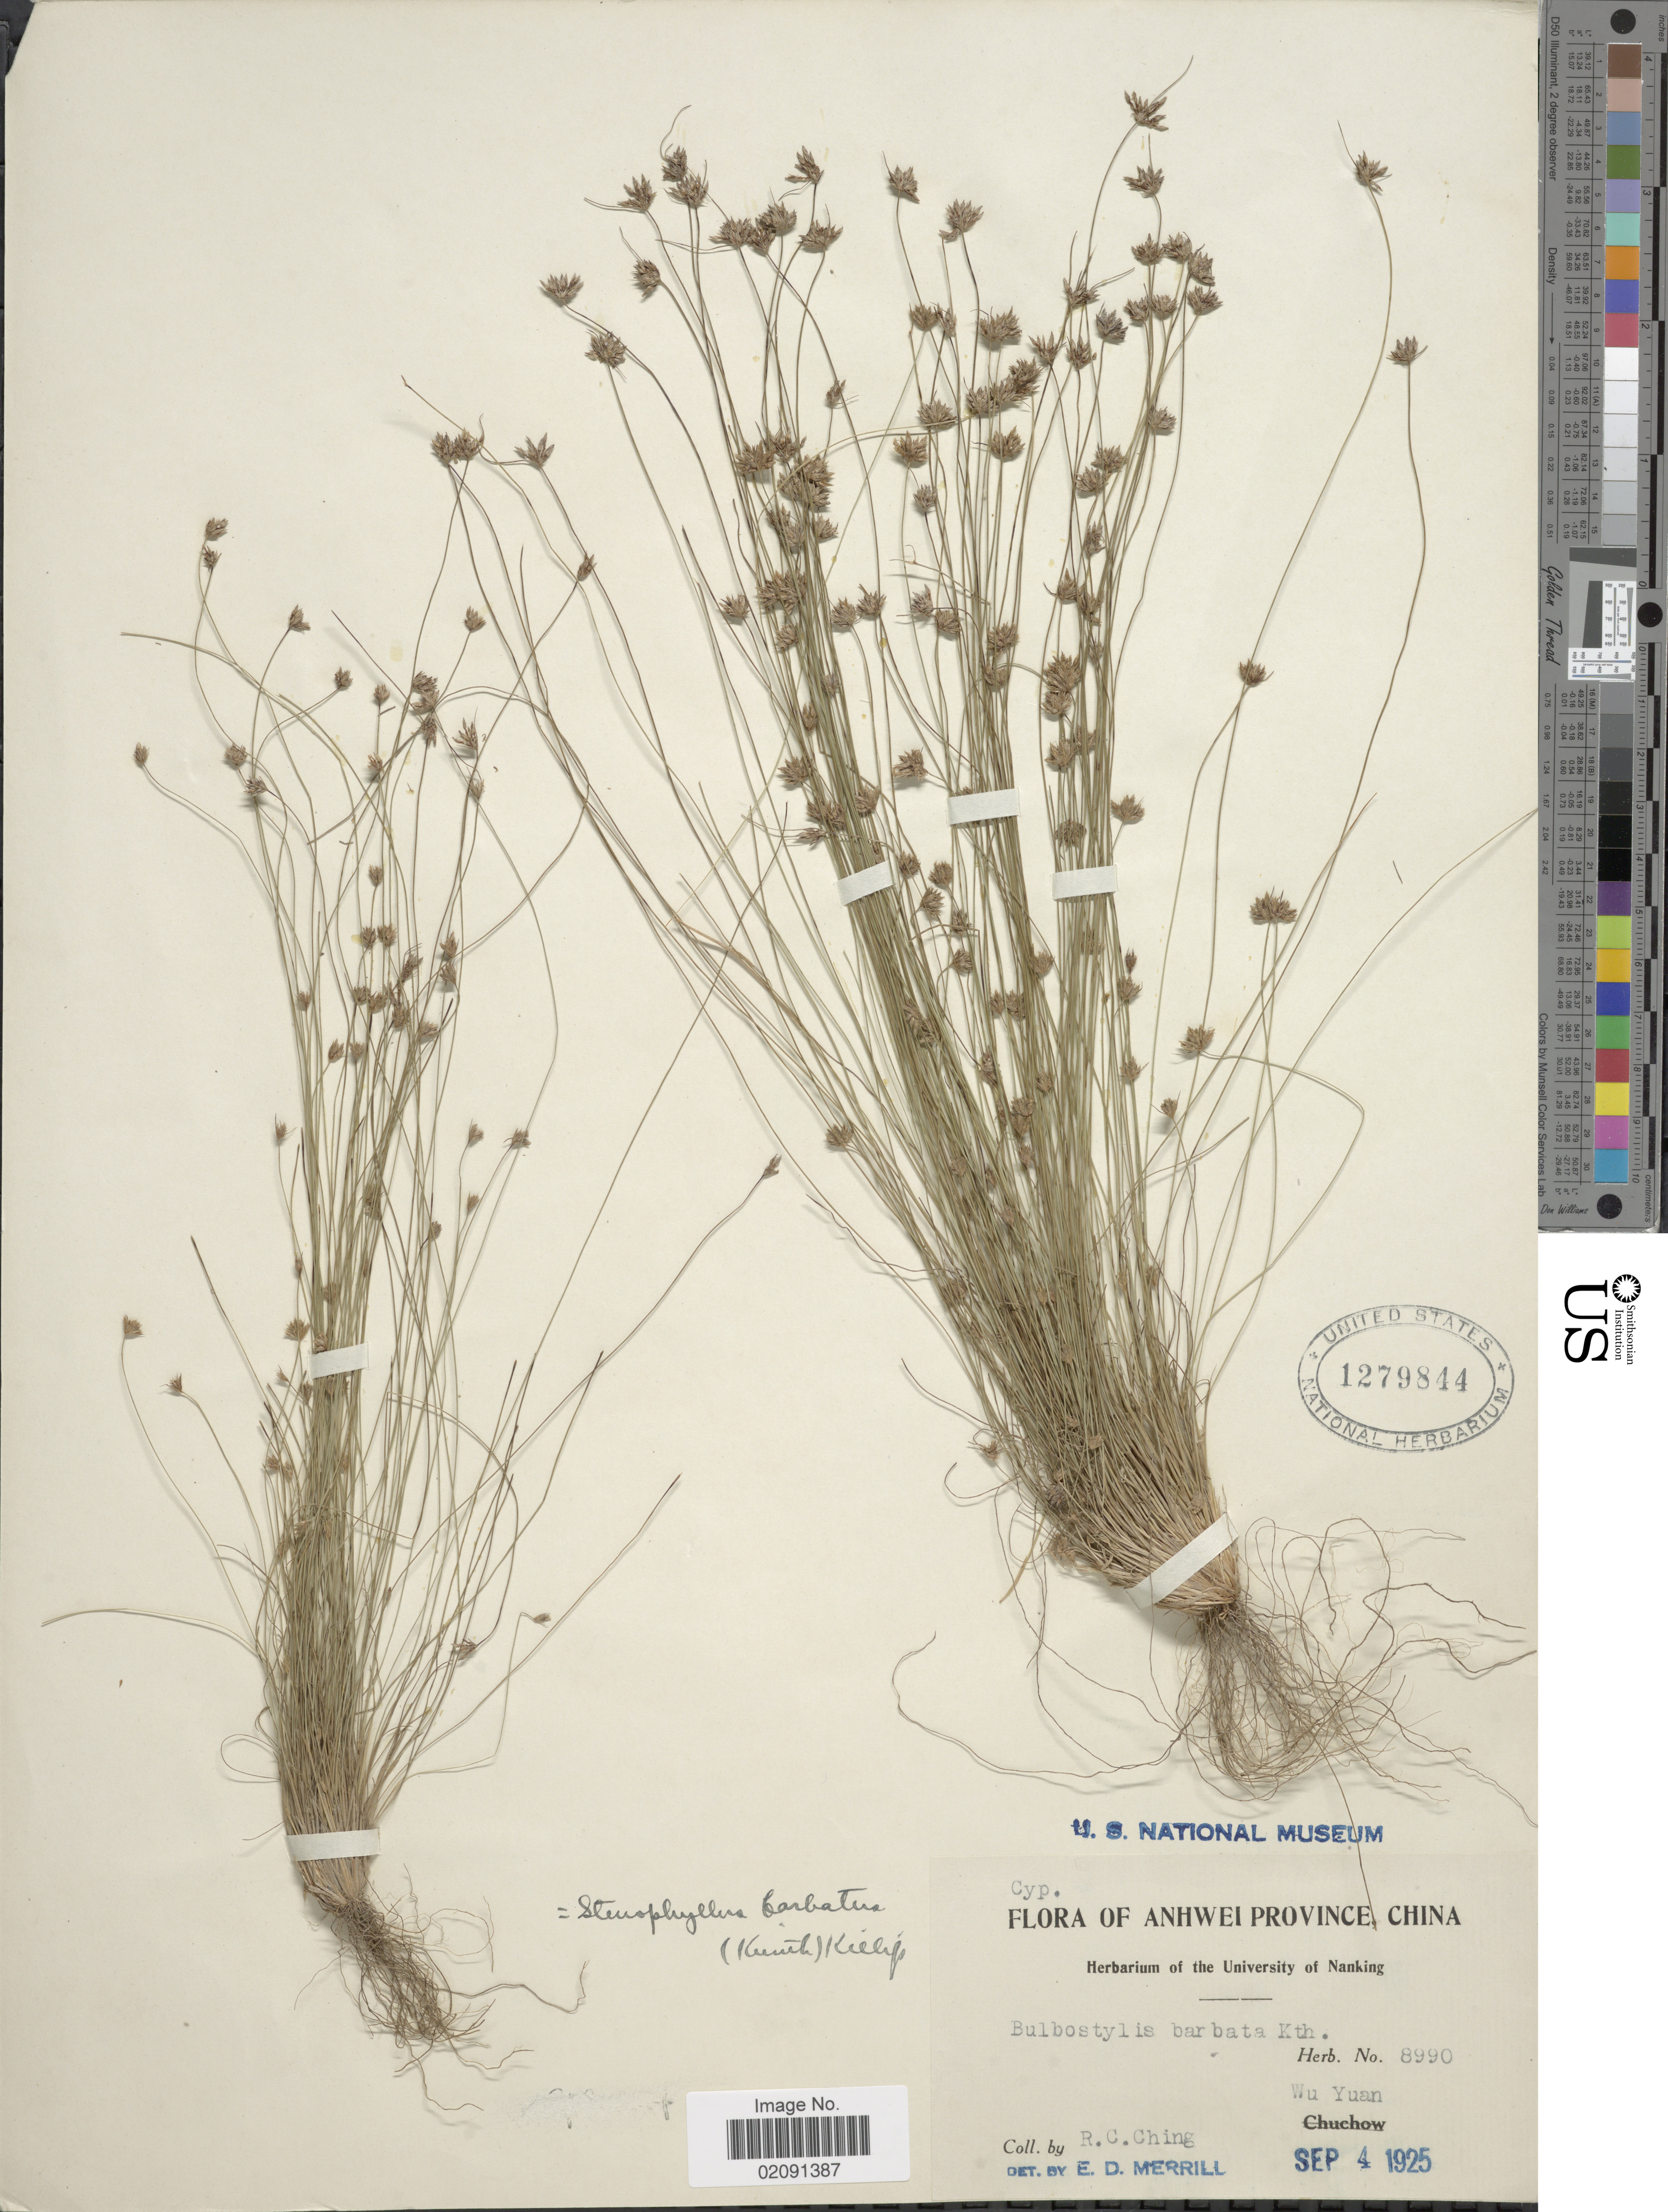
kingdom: Plantae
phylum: Tracheophyta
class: Liliopsida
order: Poales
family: Cyperaceae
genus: Bulbostylis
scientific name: Bulbostylis barbata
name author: (Rottb.) C.B. Clarke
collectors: R. C. Ching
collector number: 8990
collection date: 1925-09-04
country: China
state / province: Anhui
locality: Anhwei Province, Wu Yuan.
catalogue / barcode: US 1279844